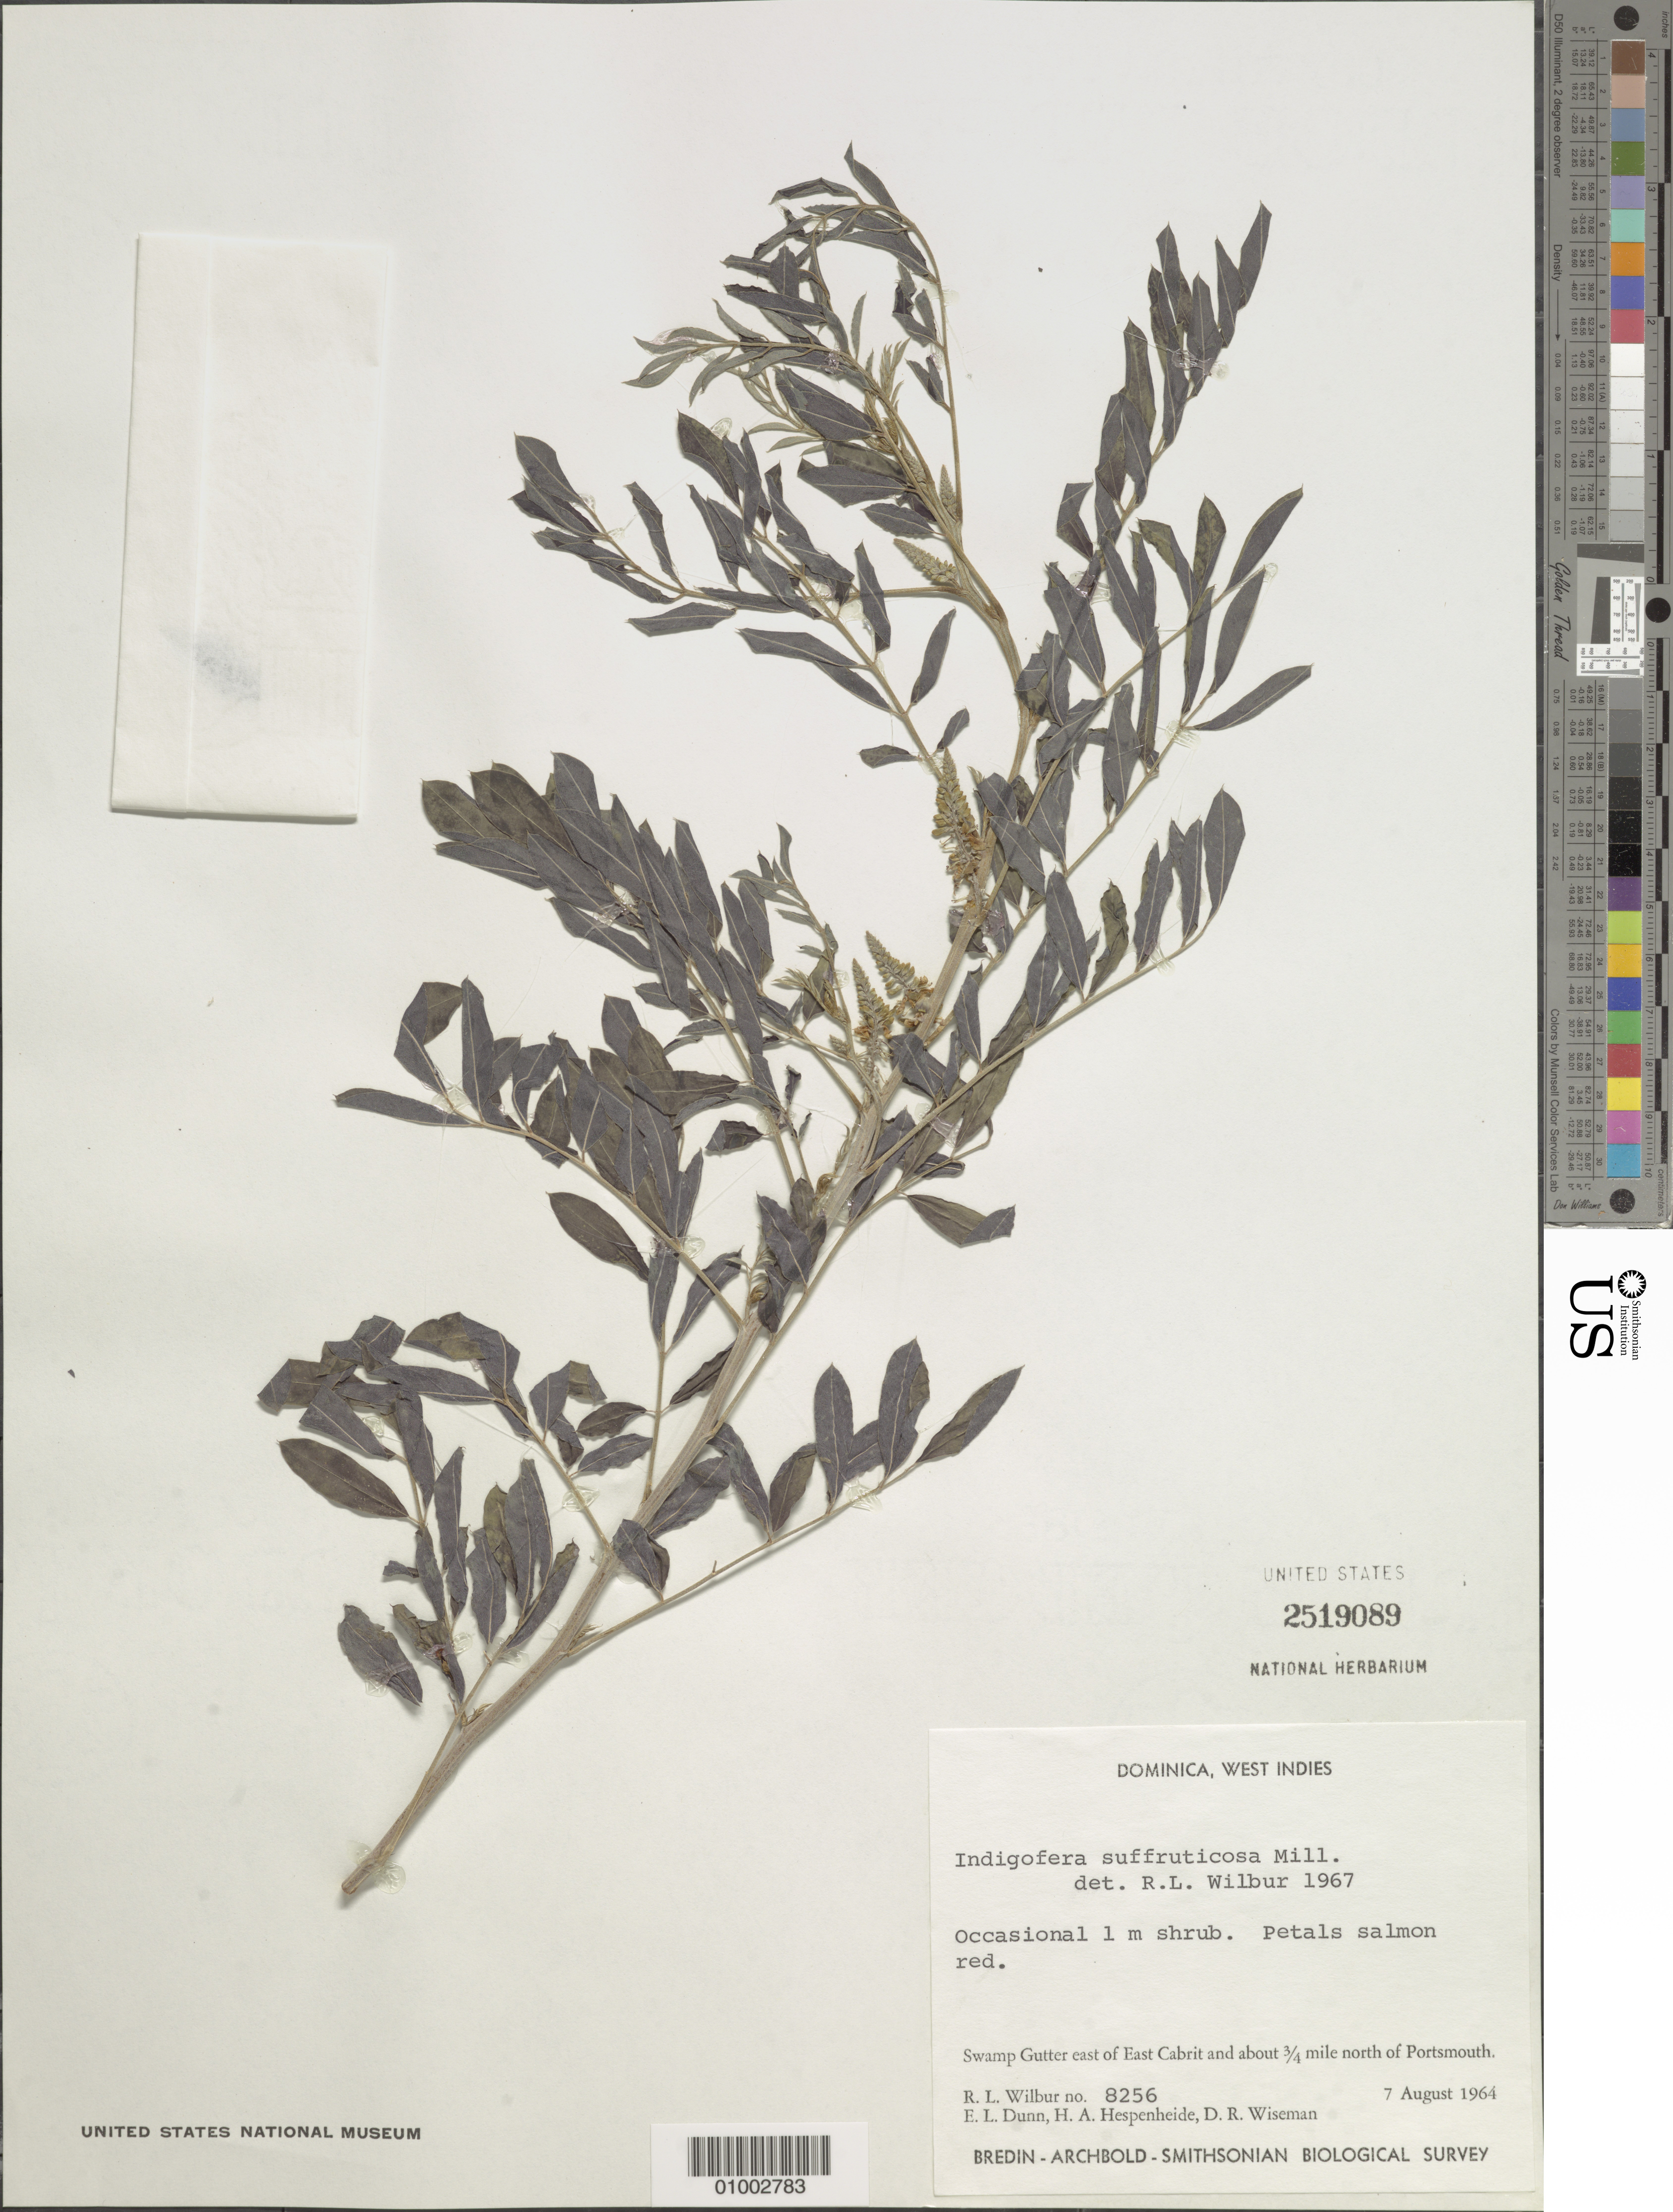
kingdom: Plantae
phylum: Tracheophyta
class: Magnoliopsida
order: Fabales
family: Fabaceae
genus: Indigofera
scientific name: Indigofera suffruticosa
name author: Mill.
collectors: R. L. Wilbur, E. Dunn, H. A. Hespenheide & D. R. Wiseman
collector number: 8256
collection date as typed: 07 Aug 1964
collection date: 1964-08-07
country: Dominica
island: Dominica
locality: Swamp Gutter east of East Cabrit and about 3/4 mile north of Portsmouth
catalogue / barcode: US 2519089